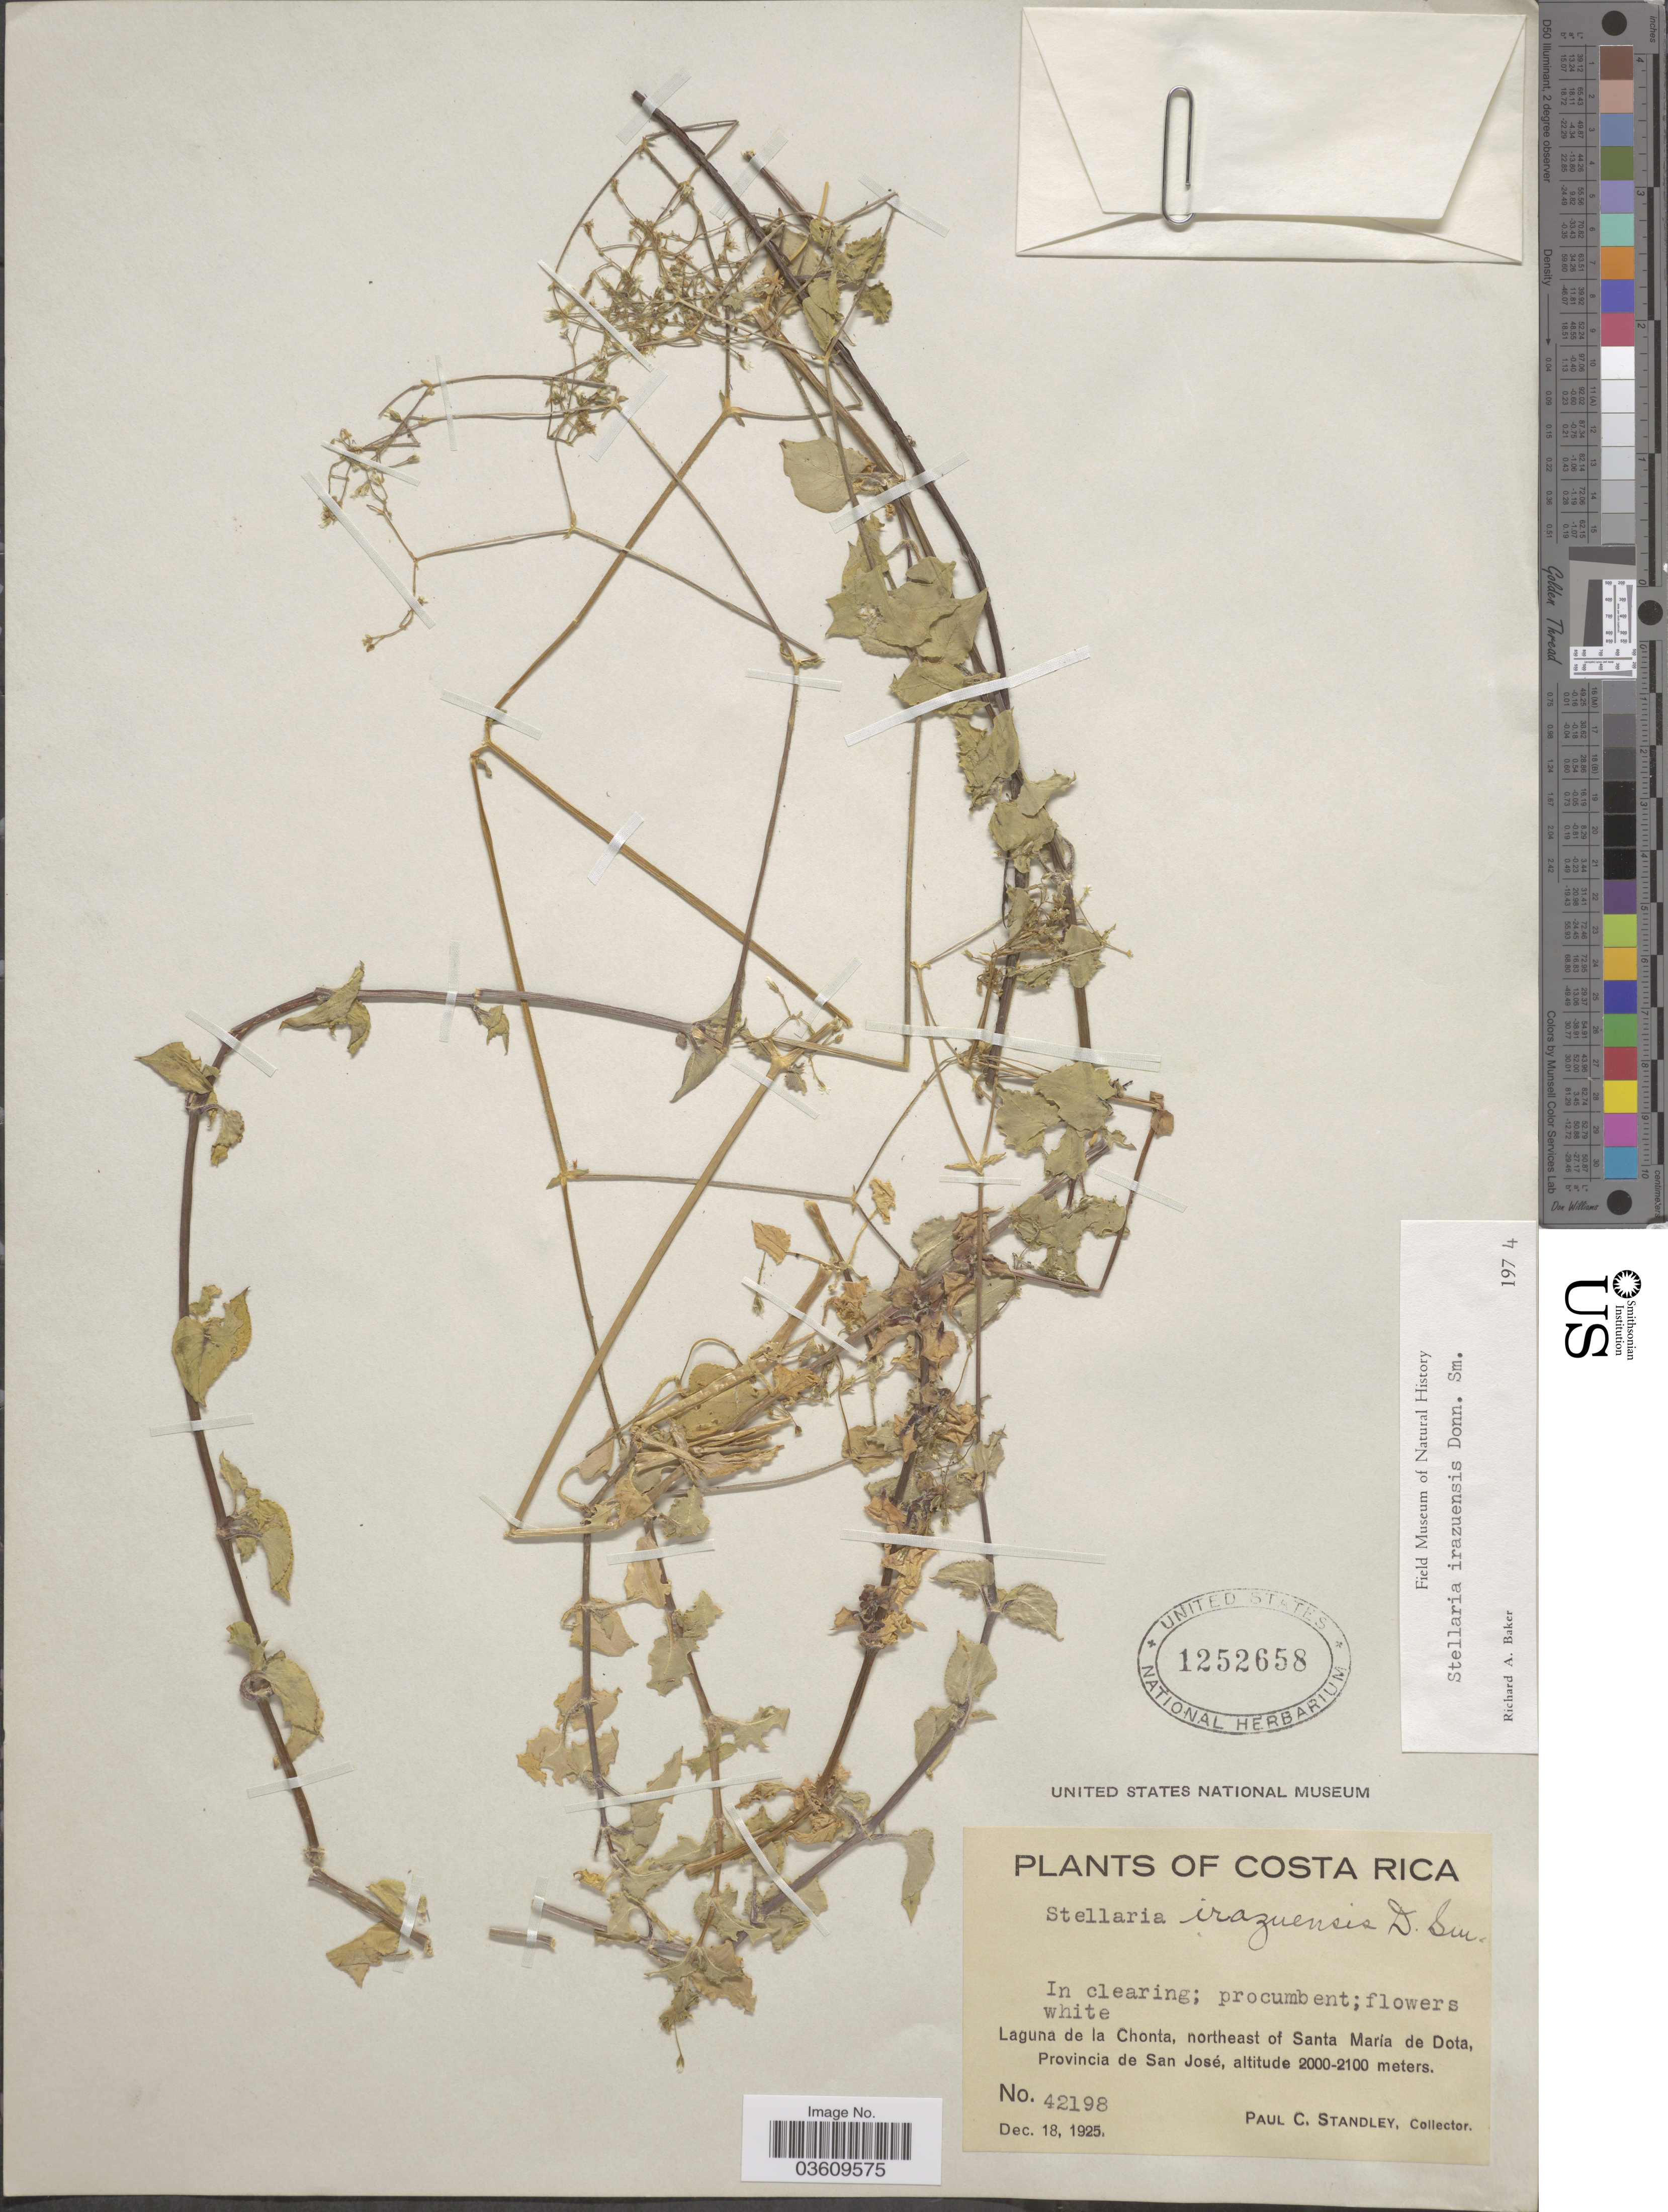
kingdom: Plantae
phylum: Tracheophyta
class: Magnoliopsida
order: Caryophyllales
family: Caryophyllaceae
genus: Stellaria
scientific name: Stellaria irazuensis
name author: Donn. Sm.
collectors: P. C. Standley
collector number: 42198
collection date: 1925-12-18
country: Costa Rica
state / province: San José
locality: Laguna de la Chonta, northeast of Santa María de Dota.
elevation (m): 2000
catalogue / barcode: US 1252658